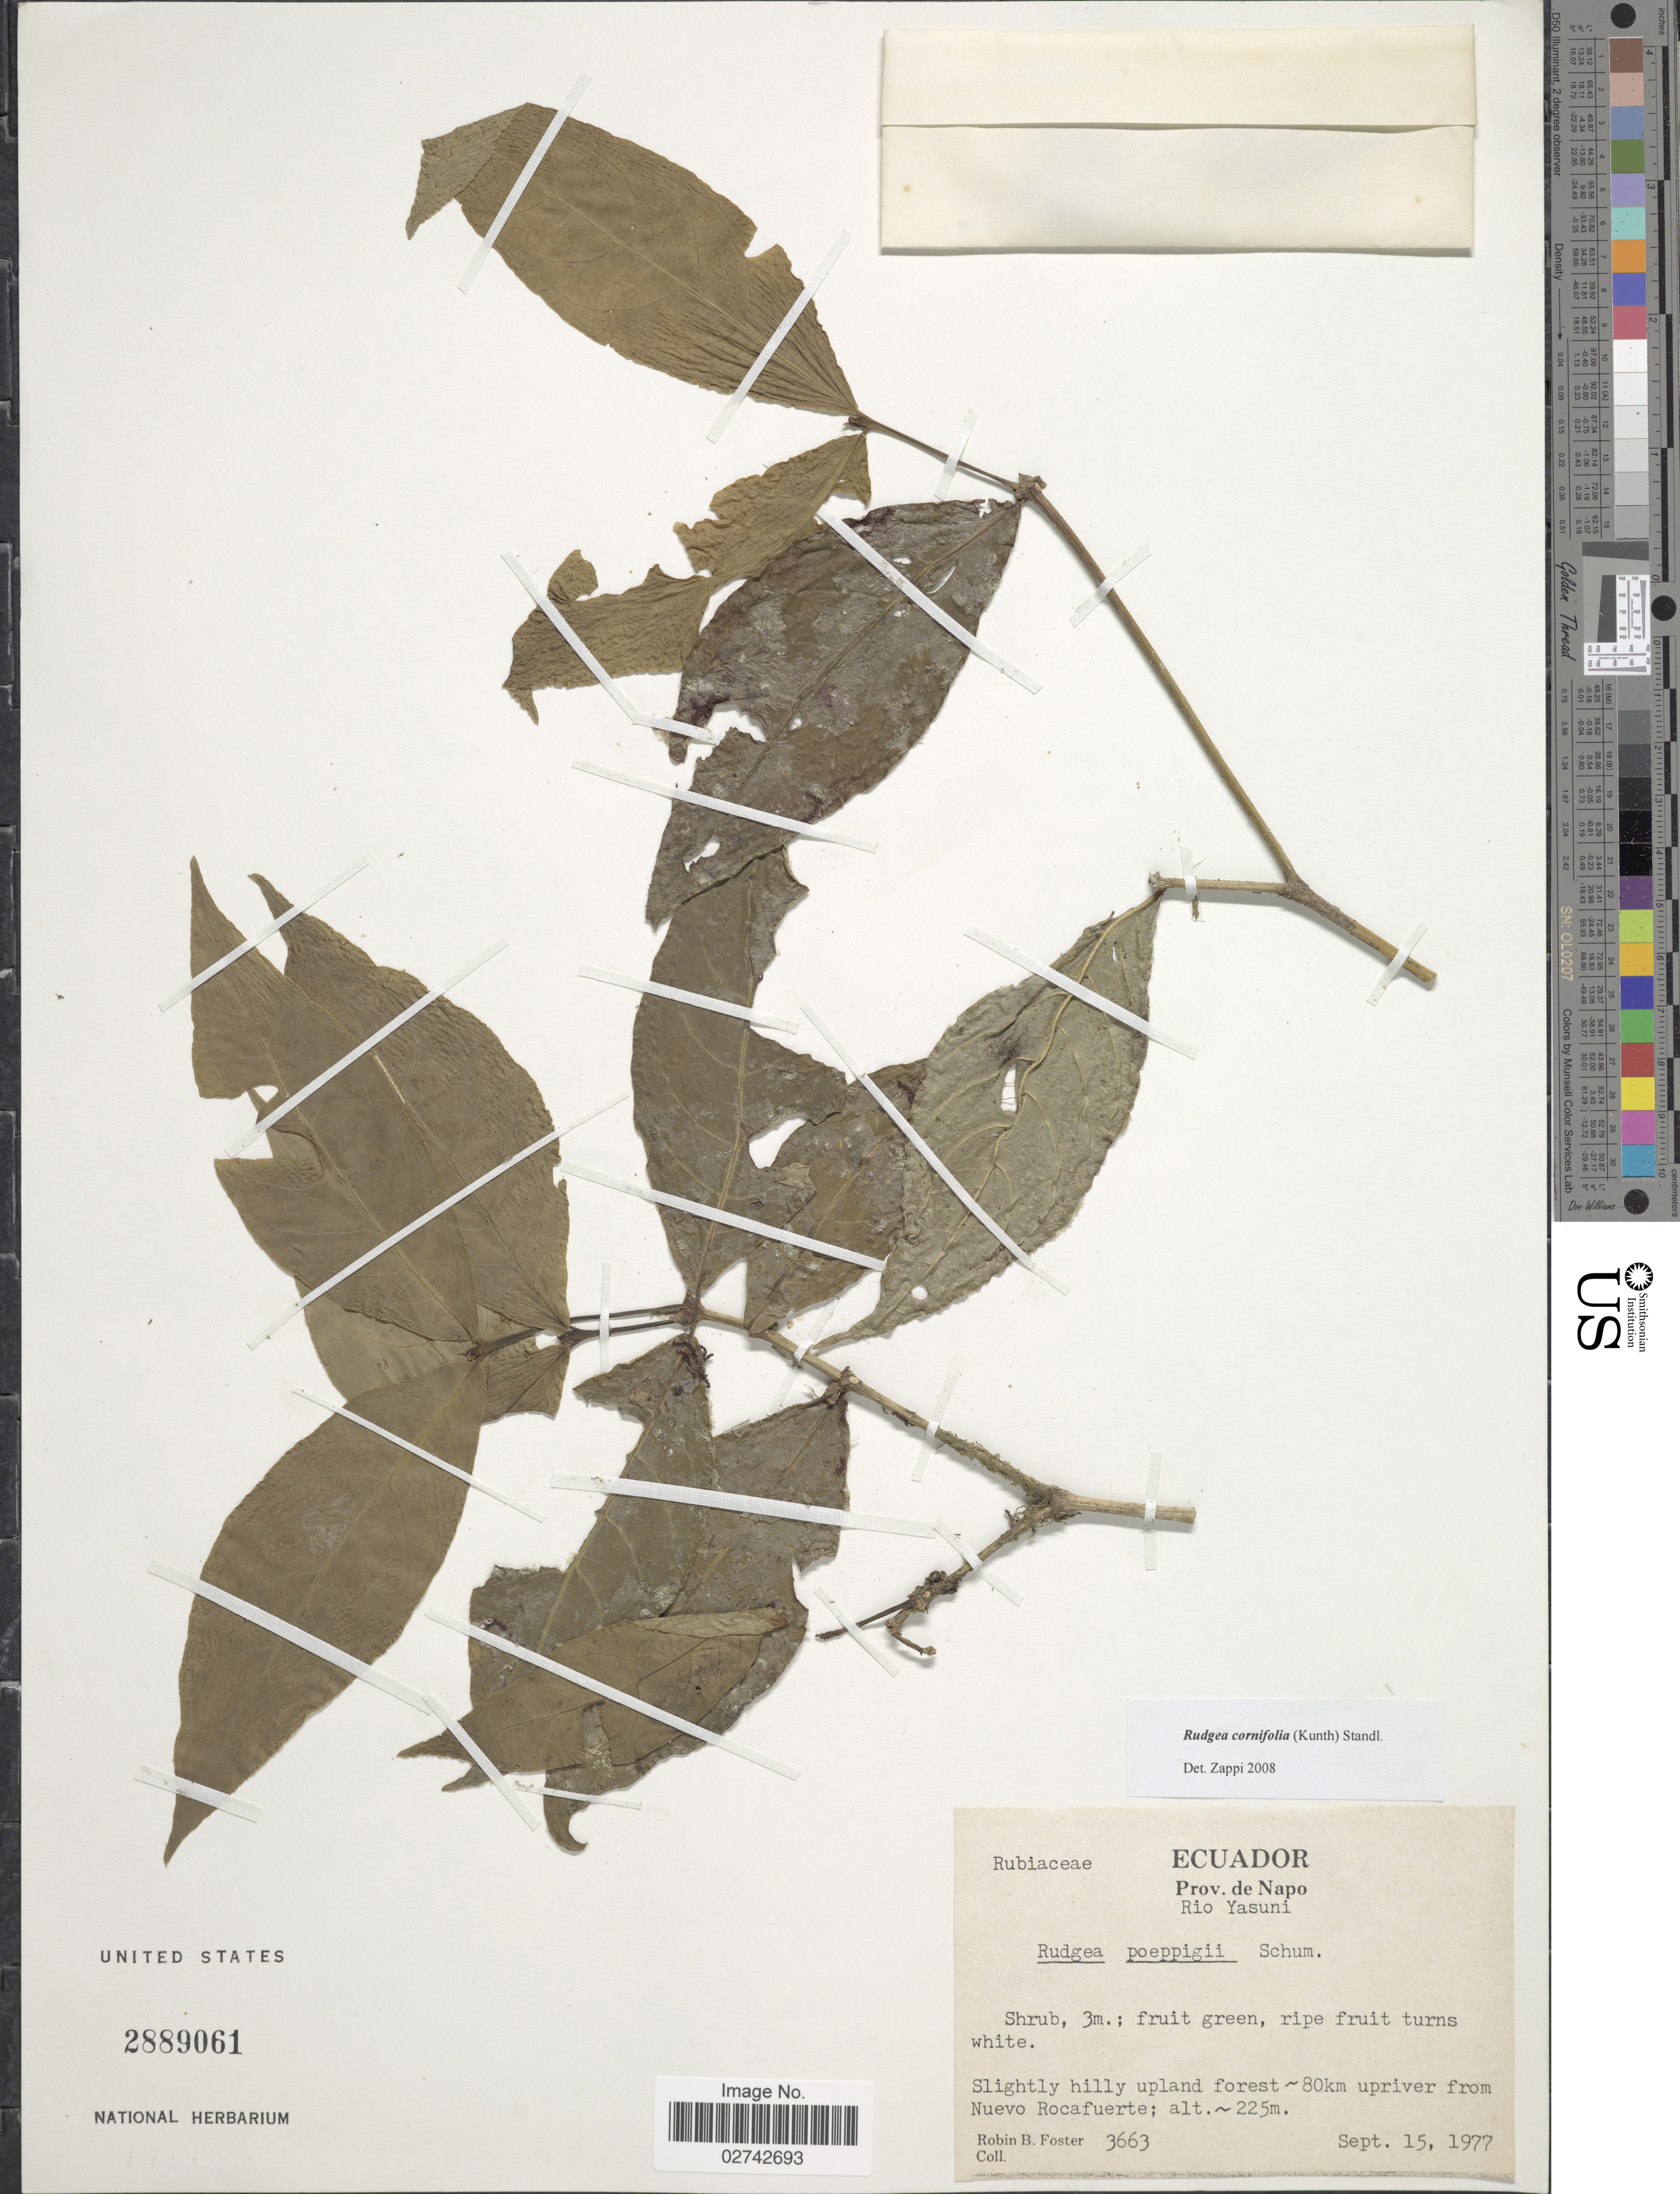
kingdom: Plantae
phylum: Tracheophyta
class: Magnoliopsida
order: Gentianales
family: Rubiaceae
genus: Rudgea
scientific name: Rudgea cornifolia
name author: (Kunth) Standl.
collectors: R. B. Foster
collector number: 3663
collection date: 1977-09-15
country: Ecuador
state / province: Napo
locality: Rio Yasuni, 80 km upriver from Nuevo Rocafuerte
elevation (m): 225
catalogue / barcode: US 2889061